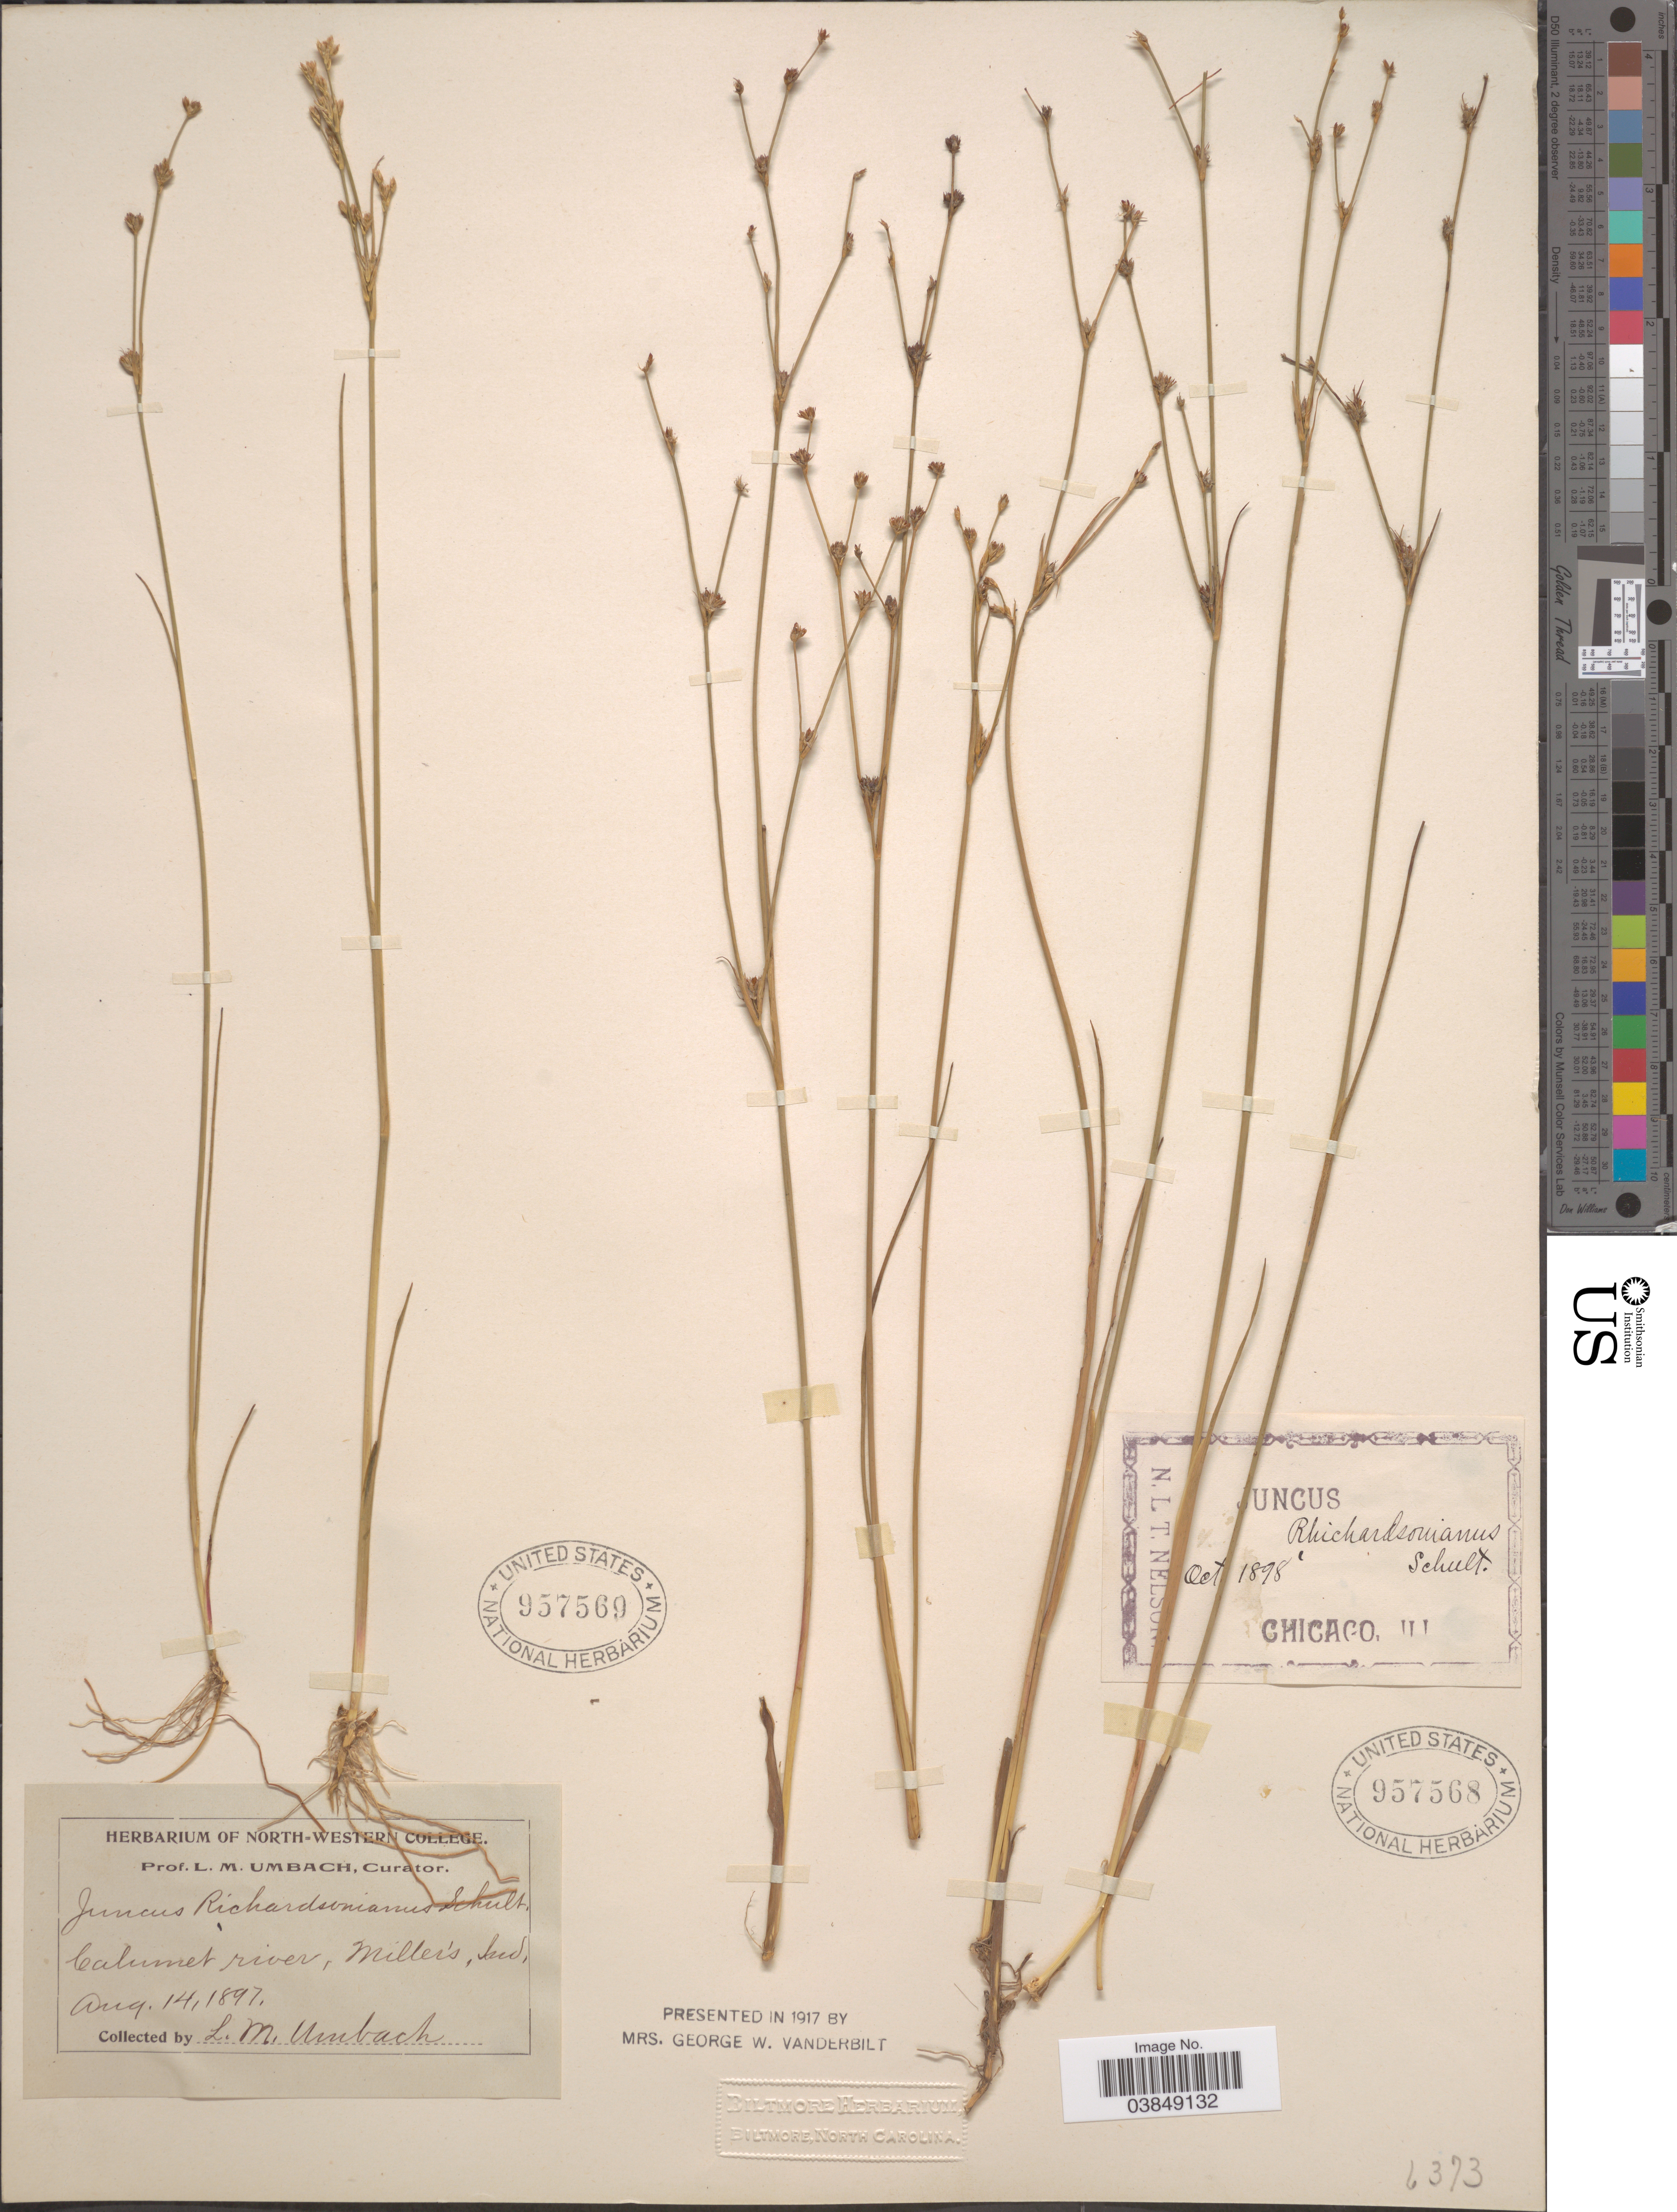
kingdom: Plantae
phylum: Tracheophyta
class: Liliopsida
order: Poales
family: Juncaceae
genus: Juncus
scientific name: Juncus alpinus var. rariflorus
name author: (Hartm.) Hartm.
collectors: L. M. Umbach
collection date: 1897-08-14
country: United States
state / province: Indiana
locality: Calumet river, Miller's.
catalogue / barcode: US 957569